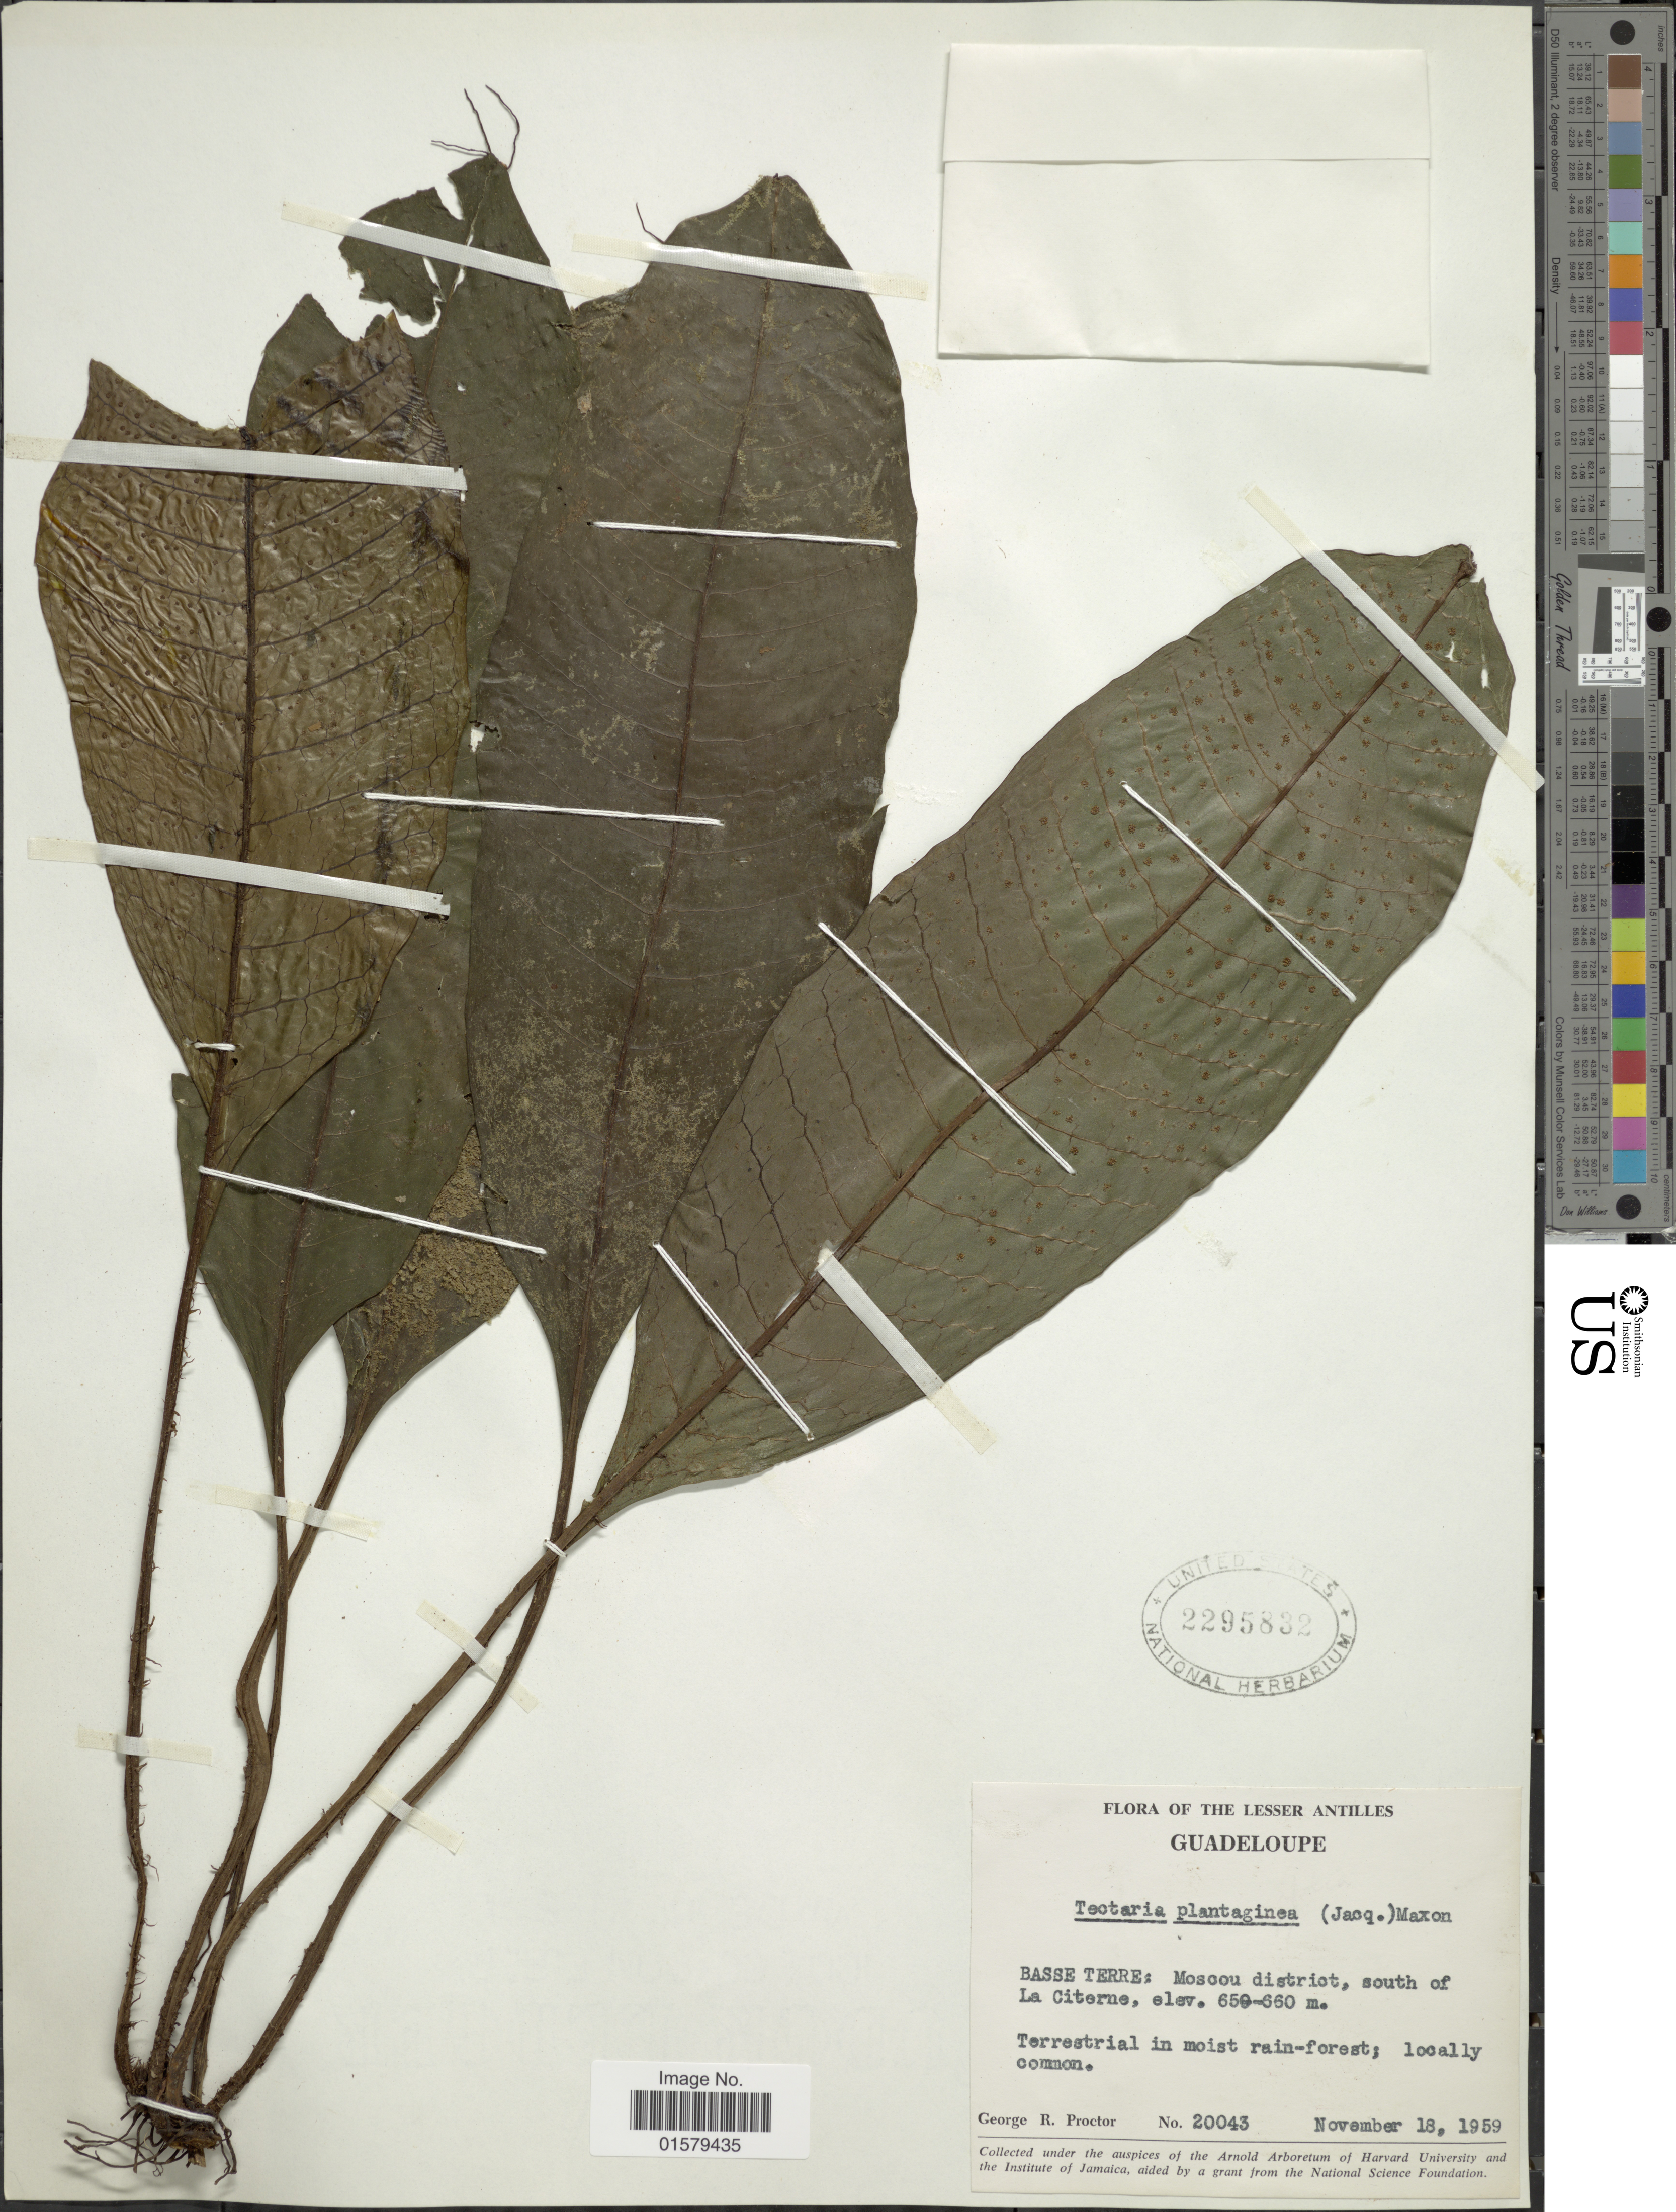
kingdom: Plantae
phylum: Tracheophyta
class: Polypodiopsida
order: Polypodiales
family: Tectariaceae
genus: Tectaria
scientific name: Tectaria plantaginea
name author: (Jacq.) Maxon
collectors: G. R. Proctor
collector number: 20043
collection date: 1959-11-18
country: Guadeloupe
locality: The Lesser Antilles, Basse Terre: Moscou district, south of La Citerne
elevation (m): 650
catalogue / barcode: US 2295832